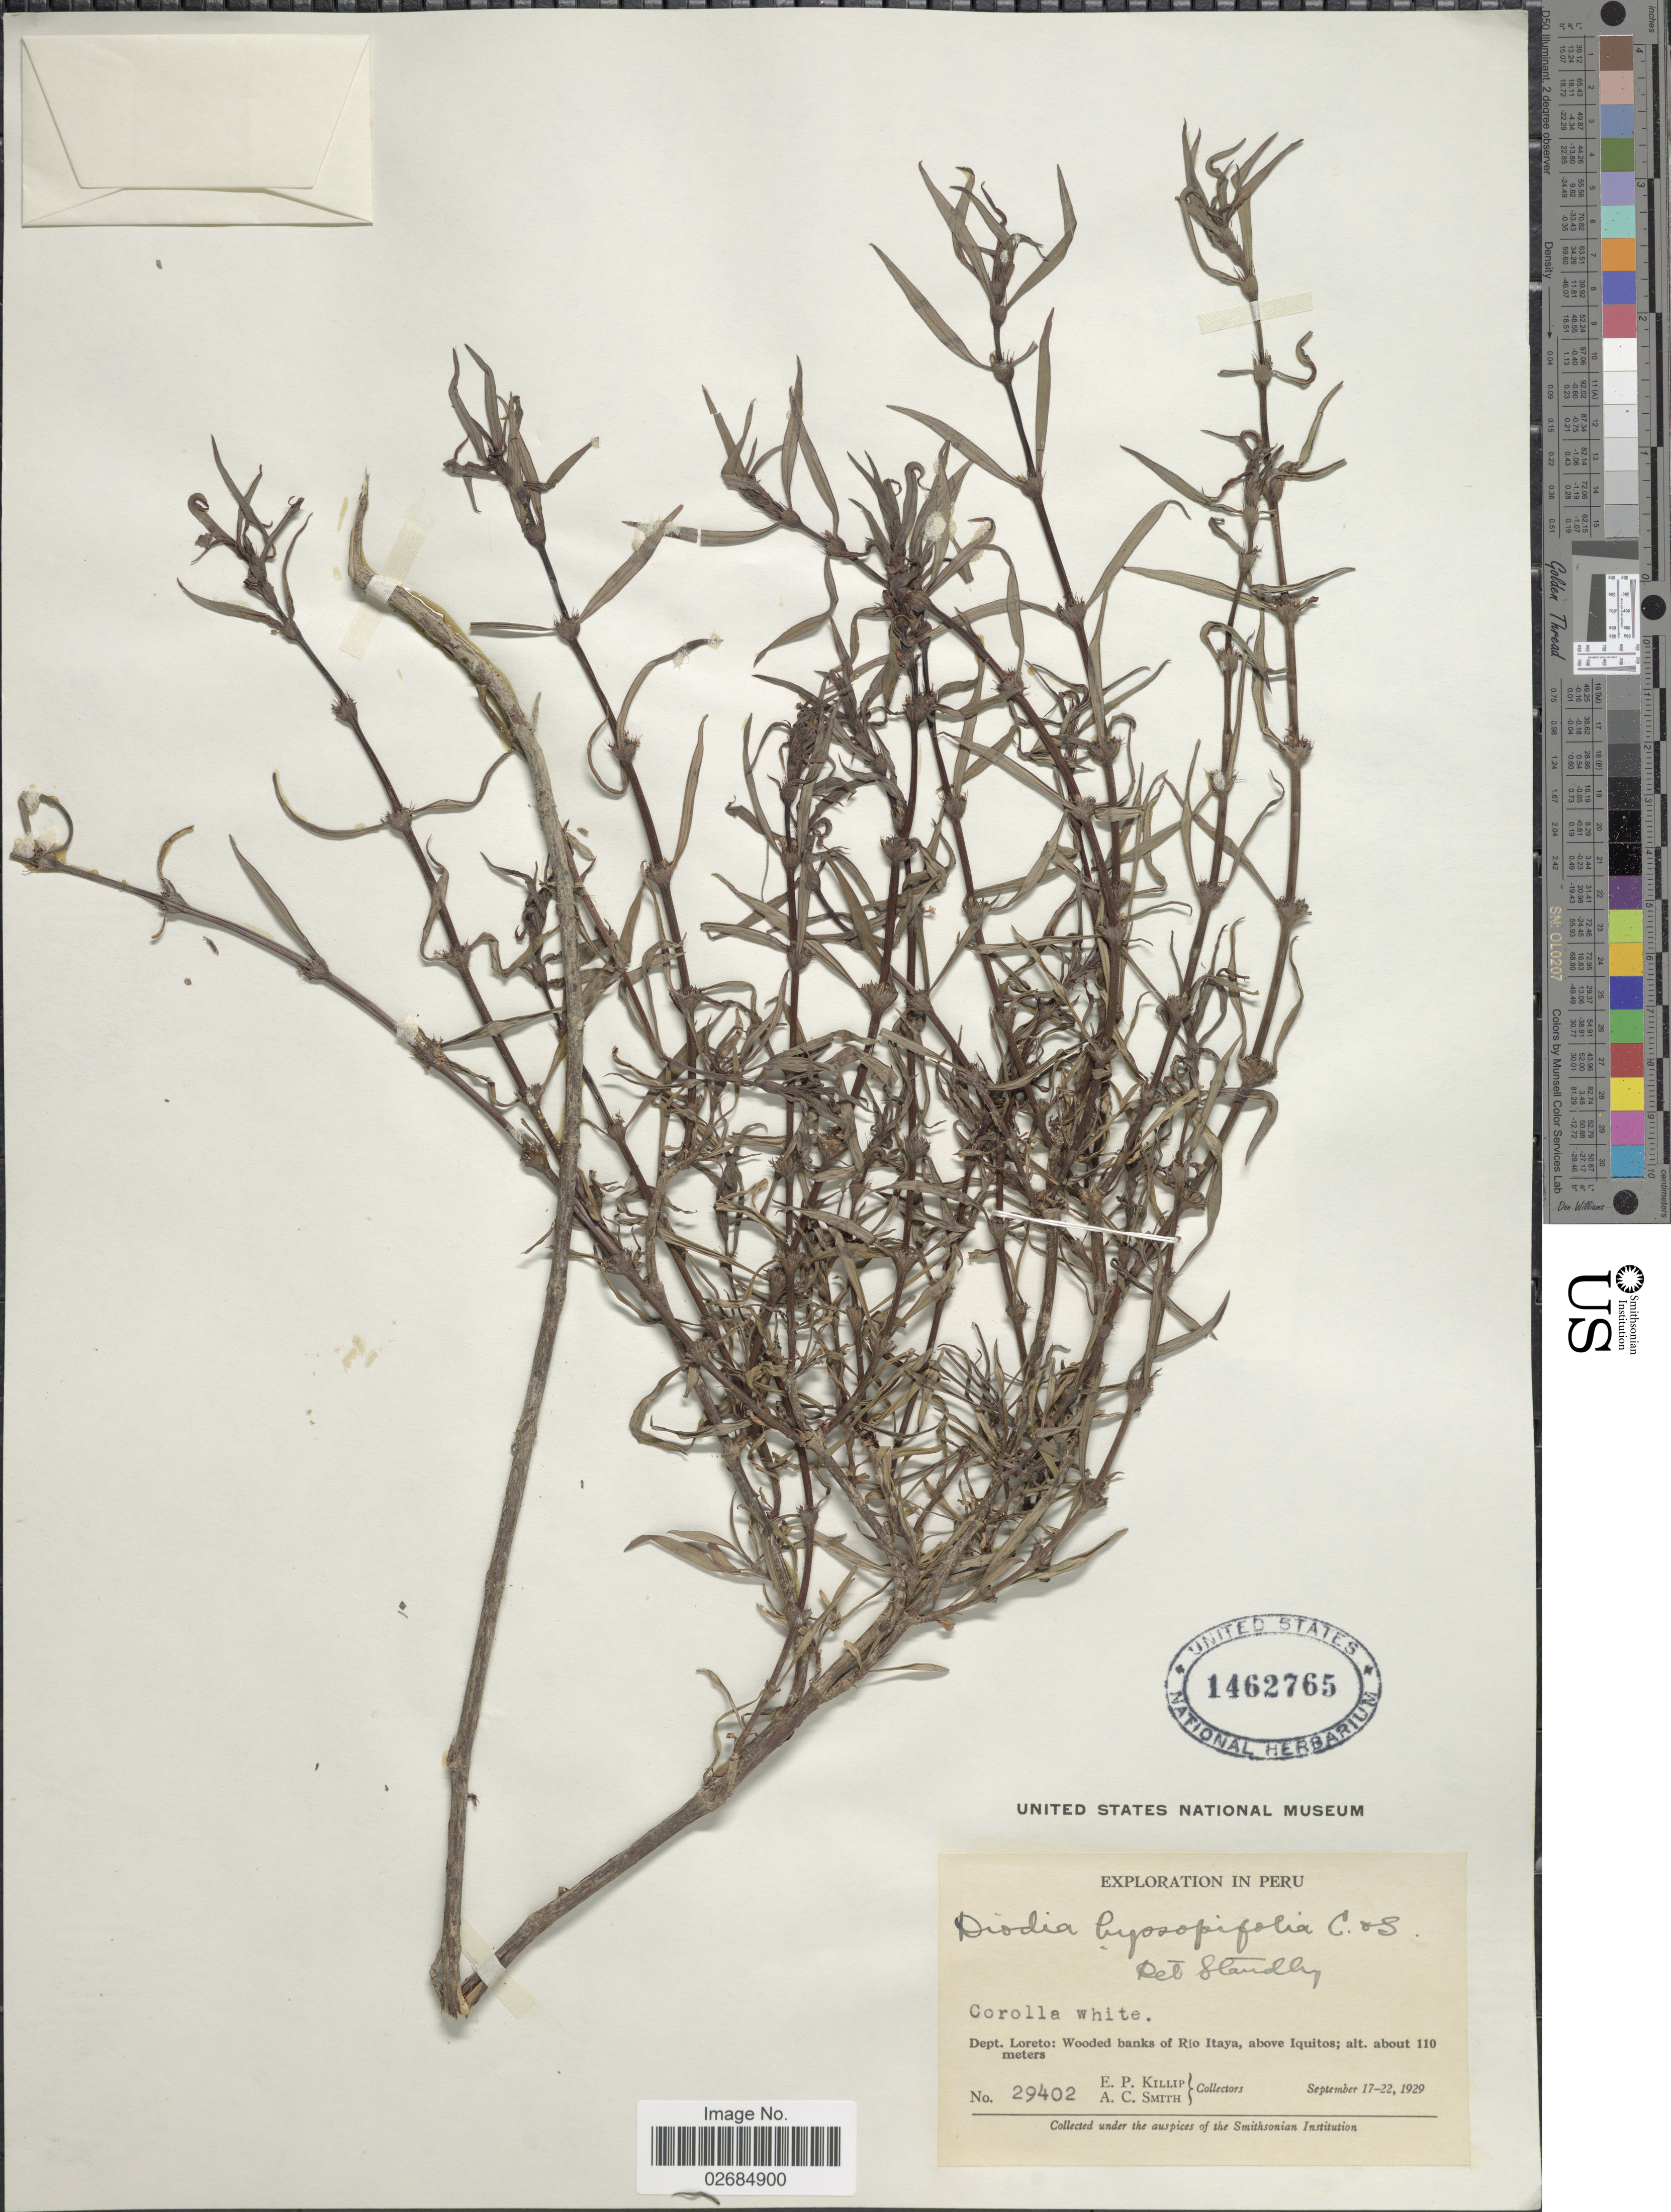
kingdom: Plantae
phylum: Tracheophyta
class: Magnoliopsida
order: Gentianales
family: Rubiaceae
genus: Diodia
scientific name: Diodia hyssopifolia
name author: (Willd. ex Roem. & Schult.) Cham. & Schltdl.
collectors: E. P. Killip & A. C. Smith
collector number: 29402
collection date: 1929-09-17/1929-09-22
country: Peru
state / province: Loreto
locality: Wooded banks of Río Itaya, above Iquitos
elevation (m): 110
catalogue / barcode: US 1462765